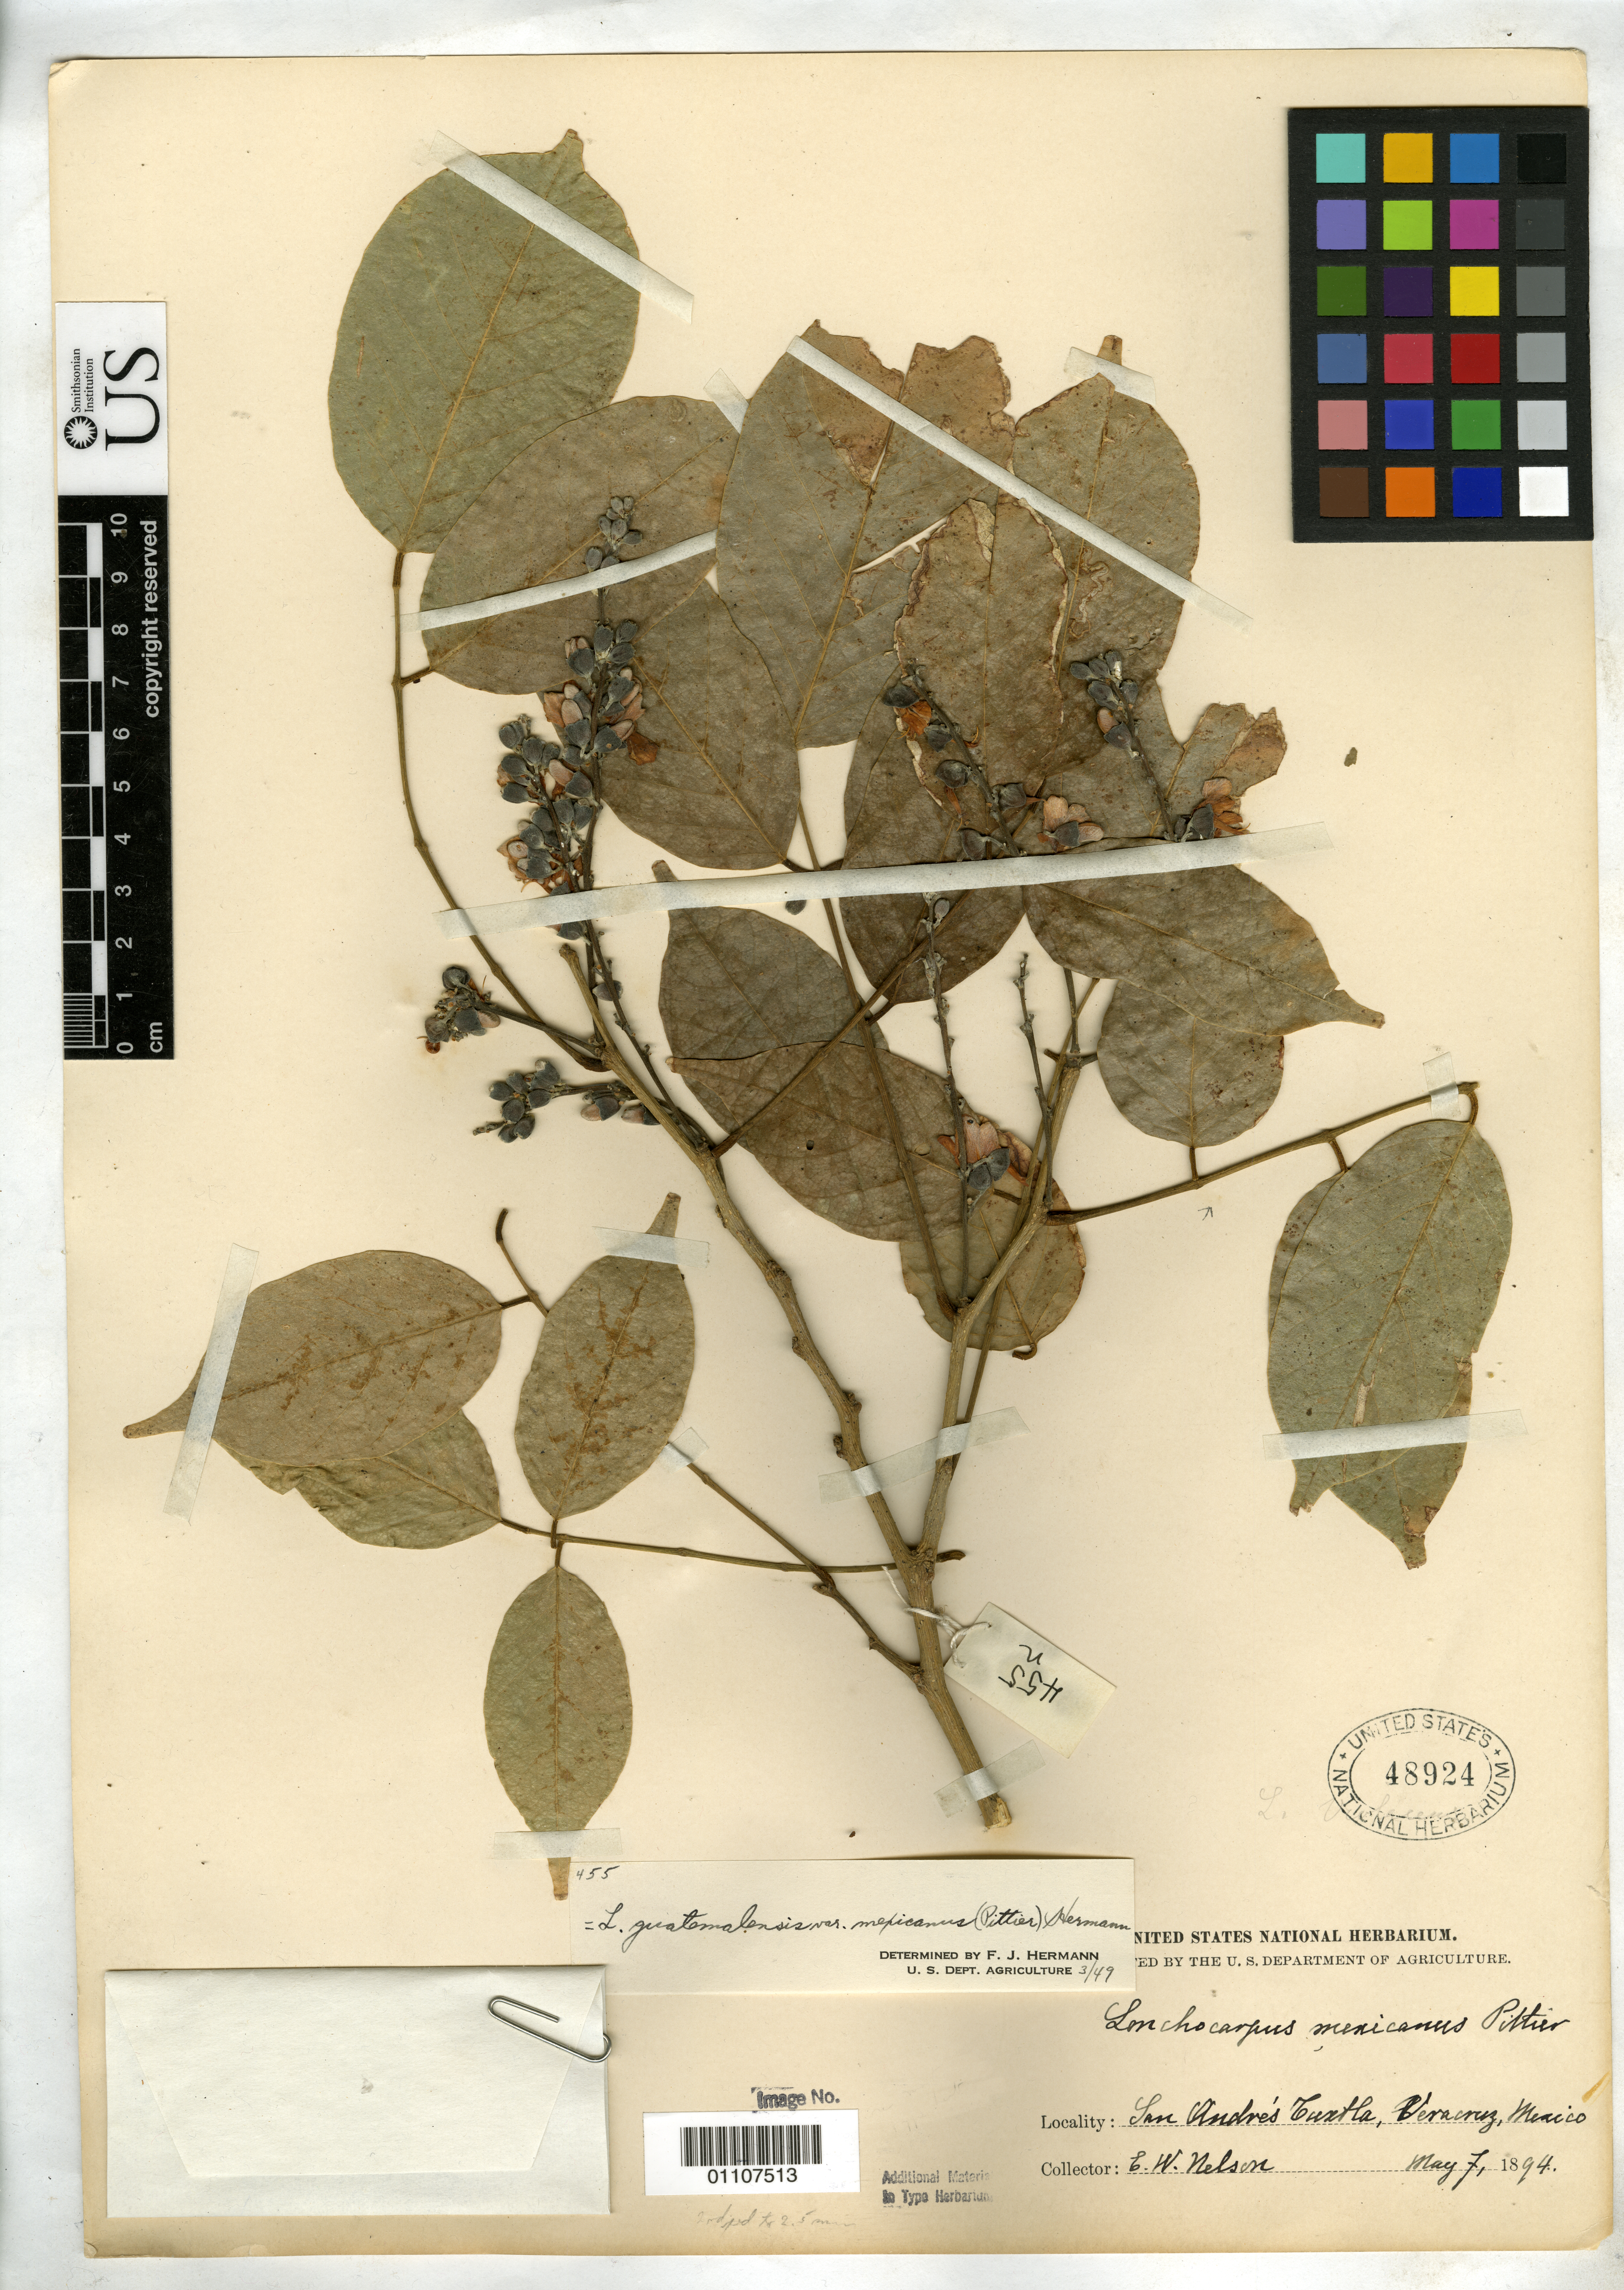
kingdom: Plantae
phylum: Tracheophyta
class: Magnoliopsida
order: Fabales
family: Fabaceae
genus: Lonchocarpus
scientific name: Lonchocarpus mexicanus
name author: Pittier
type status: Isotype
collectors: E. W. Nelson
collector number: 455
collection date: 1894-05-07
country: Mexico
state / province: Veracruz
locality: San Andres, Tuxtla.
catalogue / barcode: US 48924